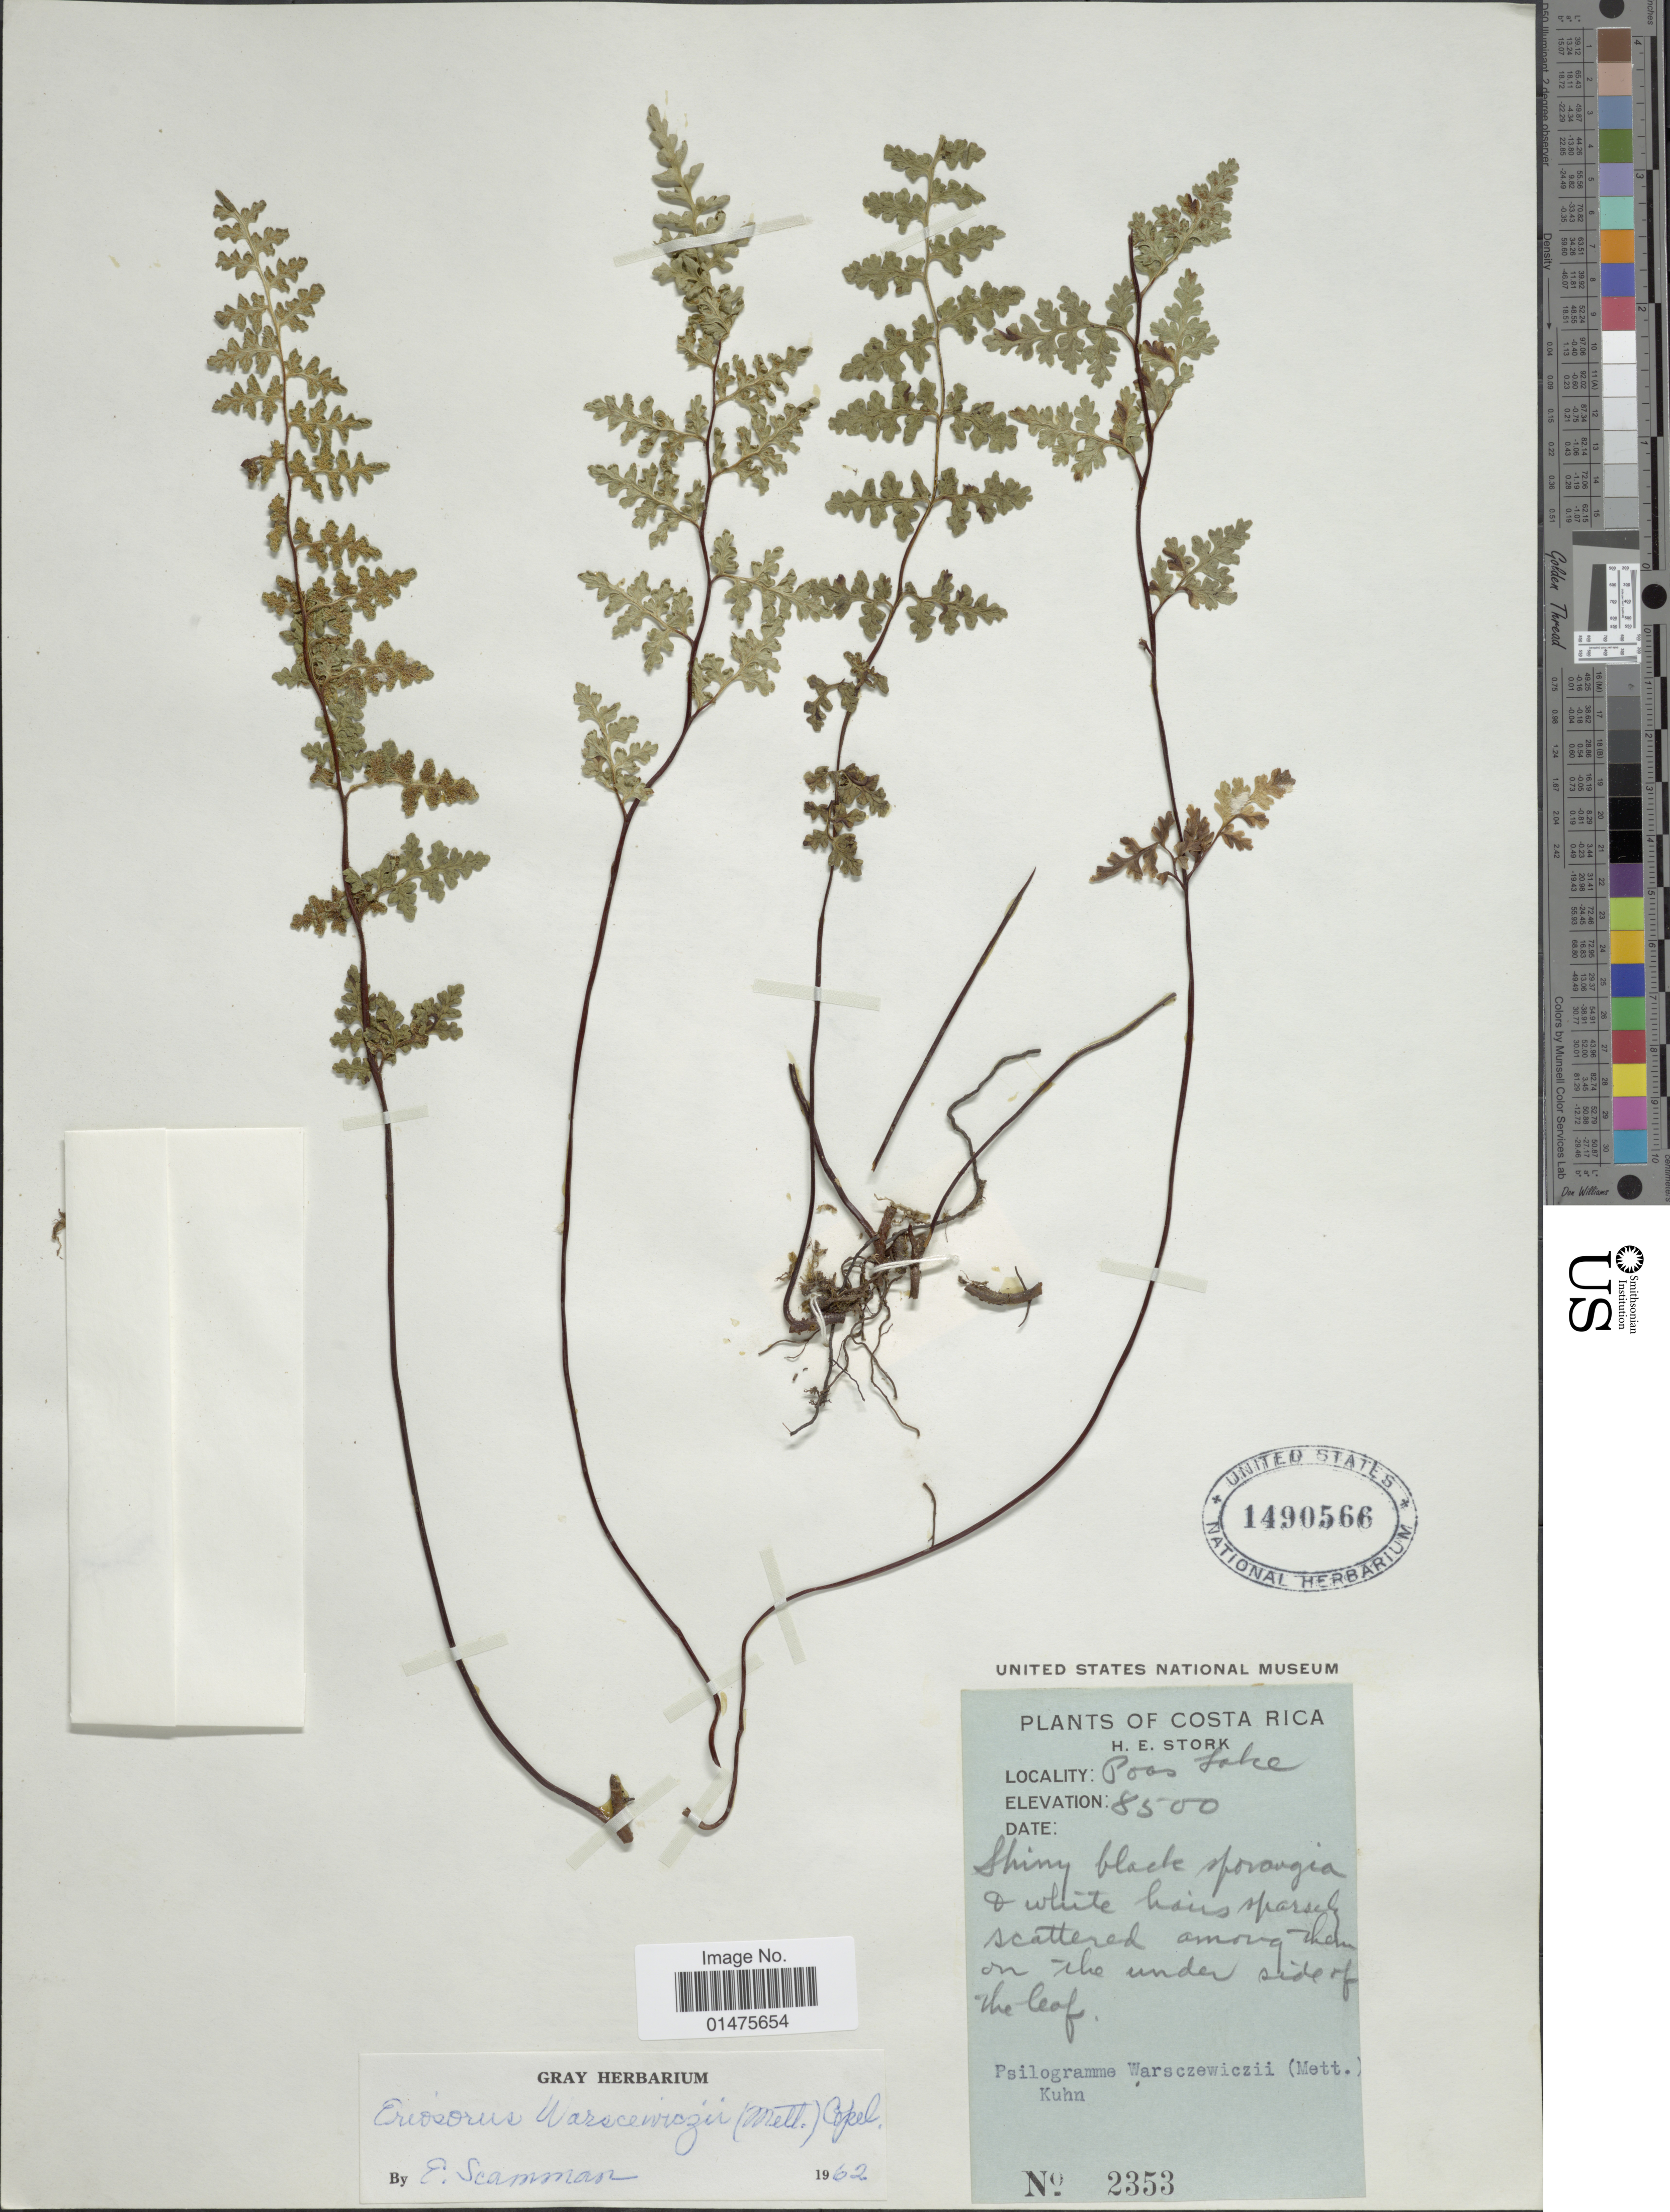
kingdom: Plantae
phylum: Tracheophyta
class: Polypodiopsida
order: Polypodiales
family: Pteridaceae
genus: Jamesonia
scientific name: Jamesonia warscewiczii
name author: (Mett.) Christenh.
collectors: H. E. Stork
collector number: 2353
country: Costa Rica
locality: Poas Lake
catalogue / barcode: US 1490566